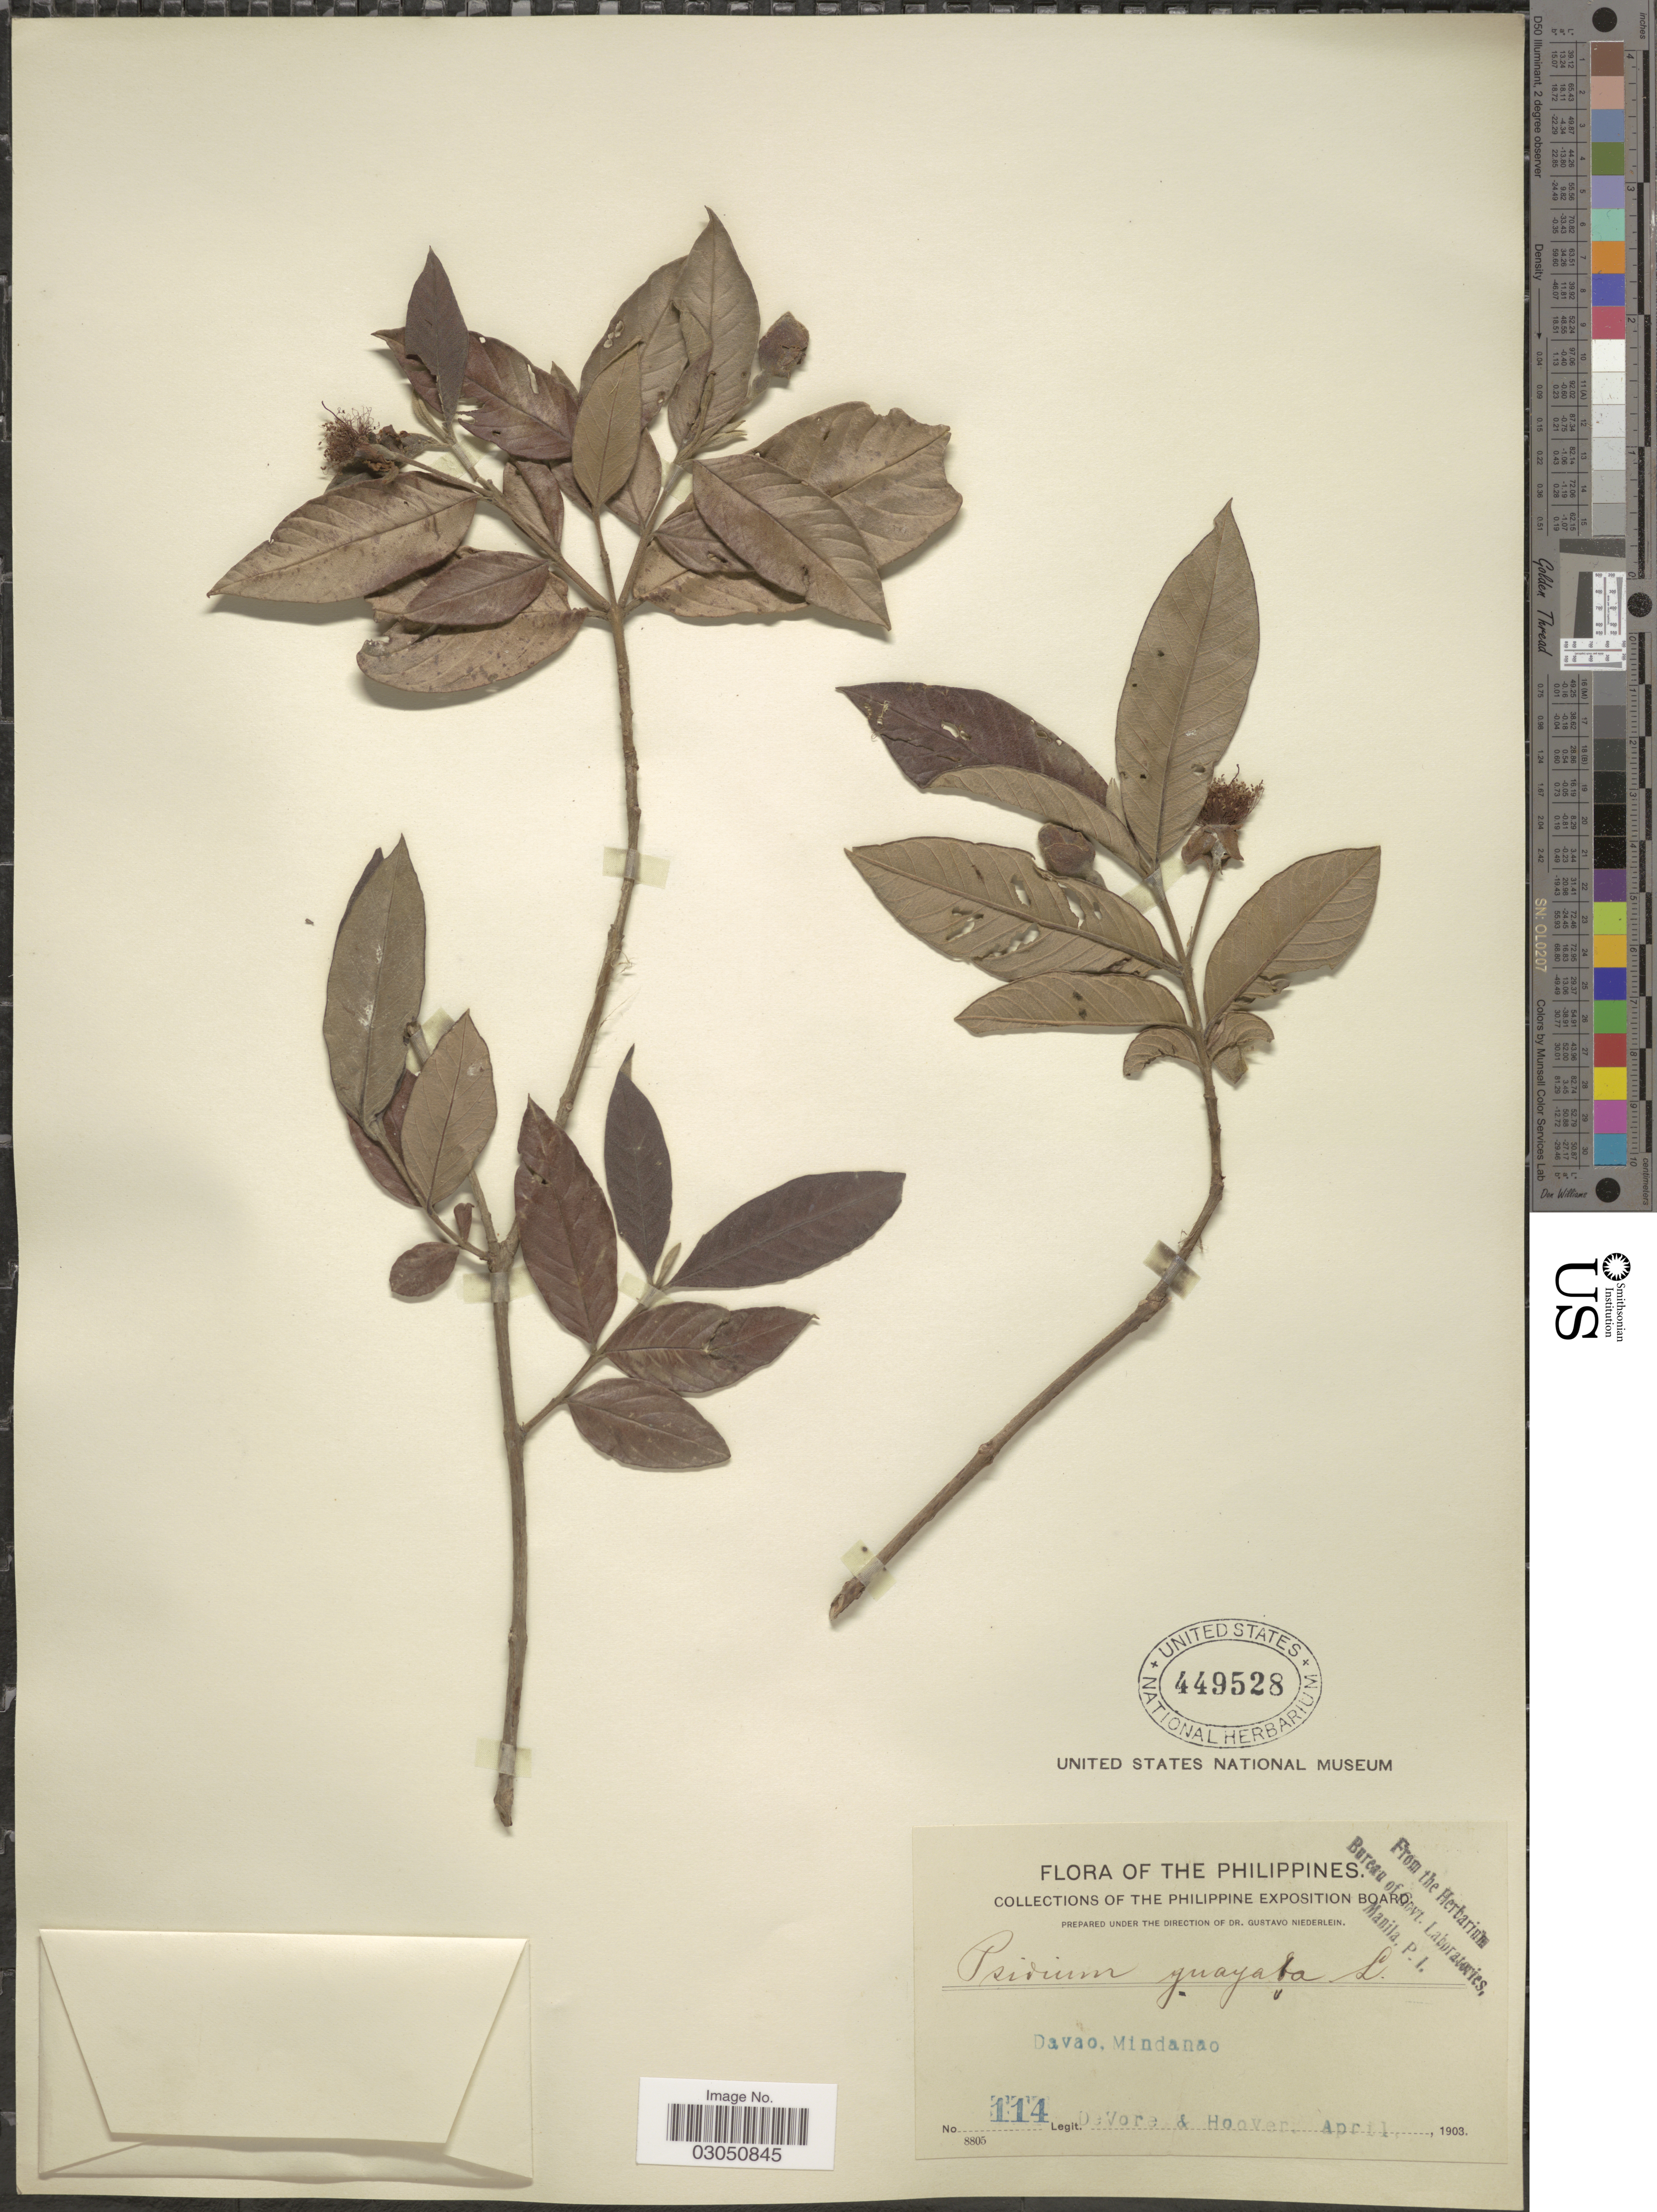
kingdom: Plantae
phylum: Tracheophyta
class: Magnoliopsida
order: Myrtales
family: Myrtaceae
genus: Psidium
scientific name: Psidium guajava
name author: L.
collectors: B. F. DeVore & -- Hoover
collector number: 114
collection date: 1903-04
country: Philippines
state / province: Davao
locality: Mindanao.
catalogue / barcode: US 449528